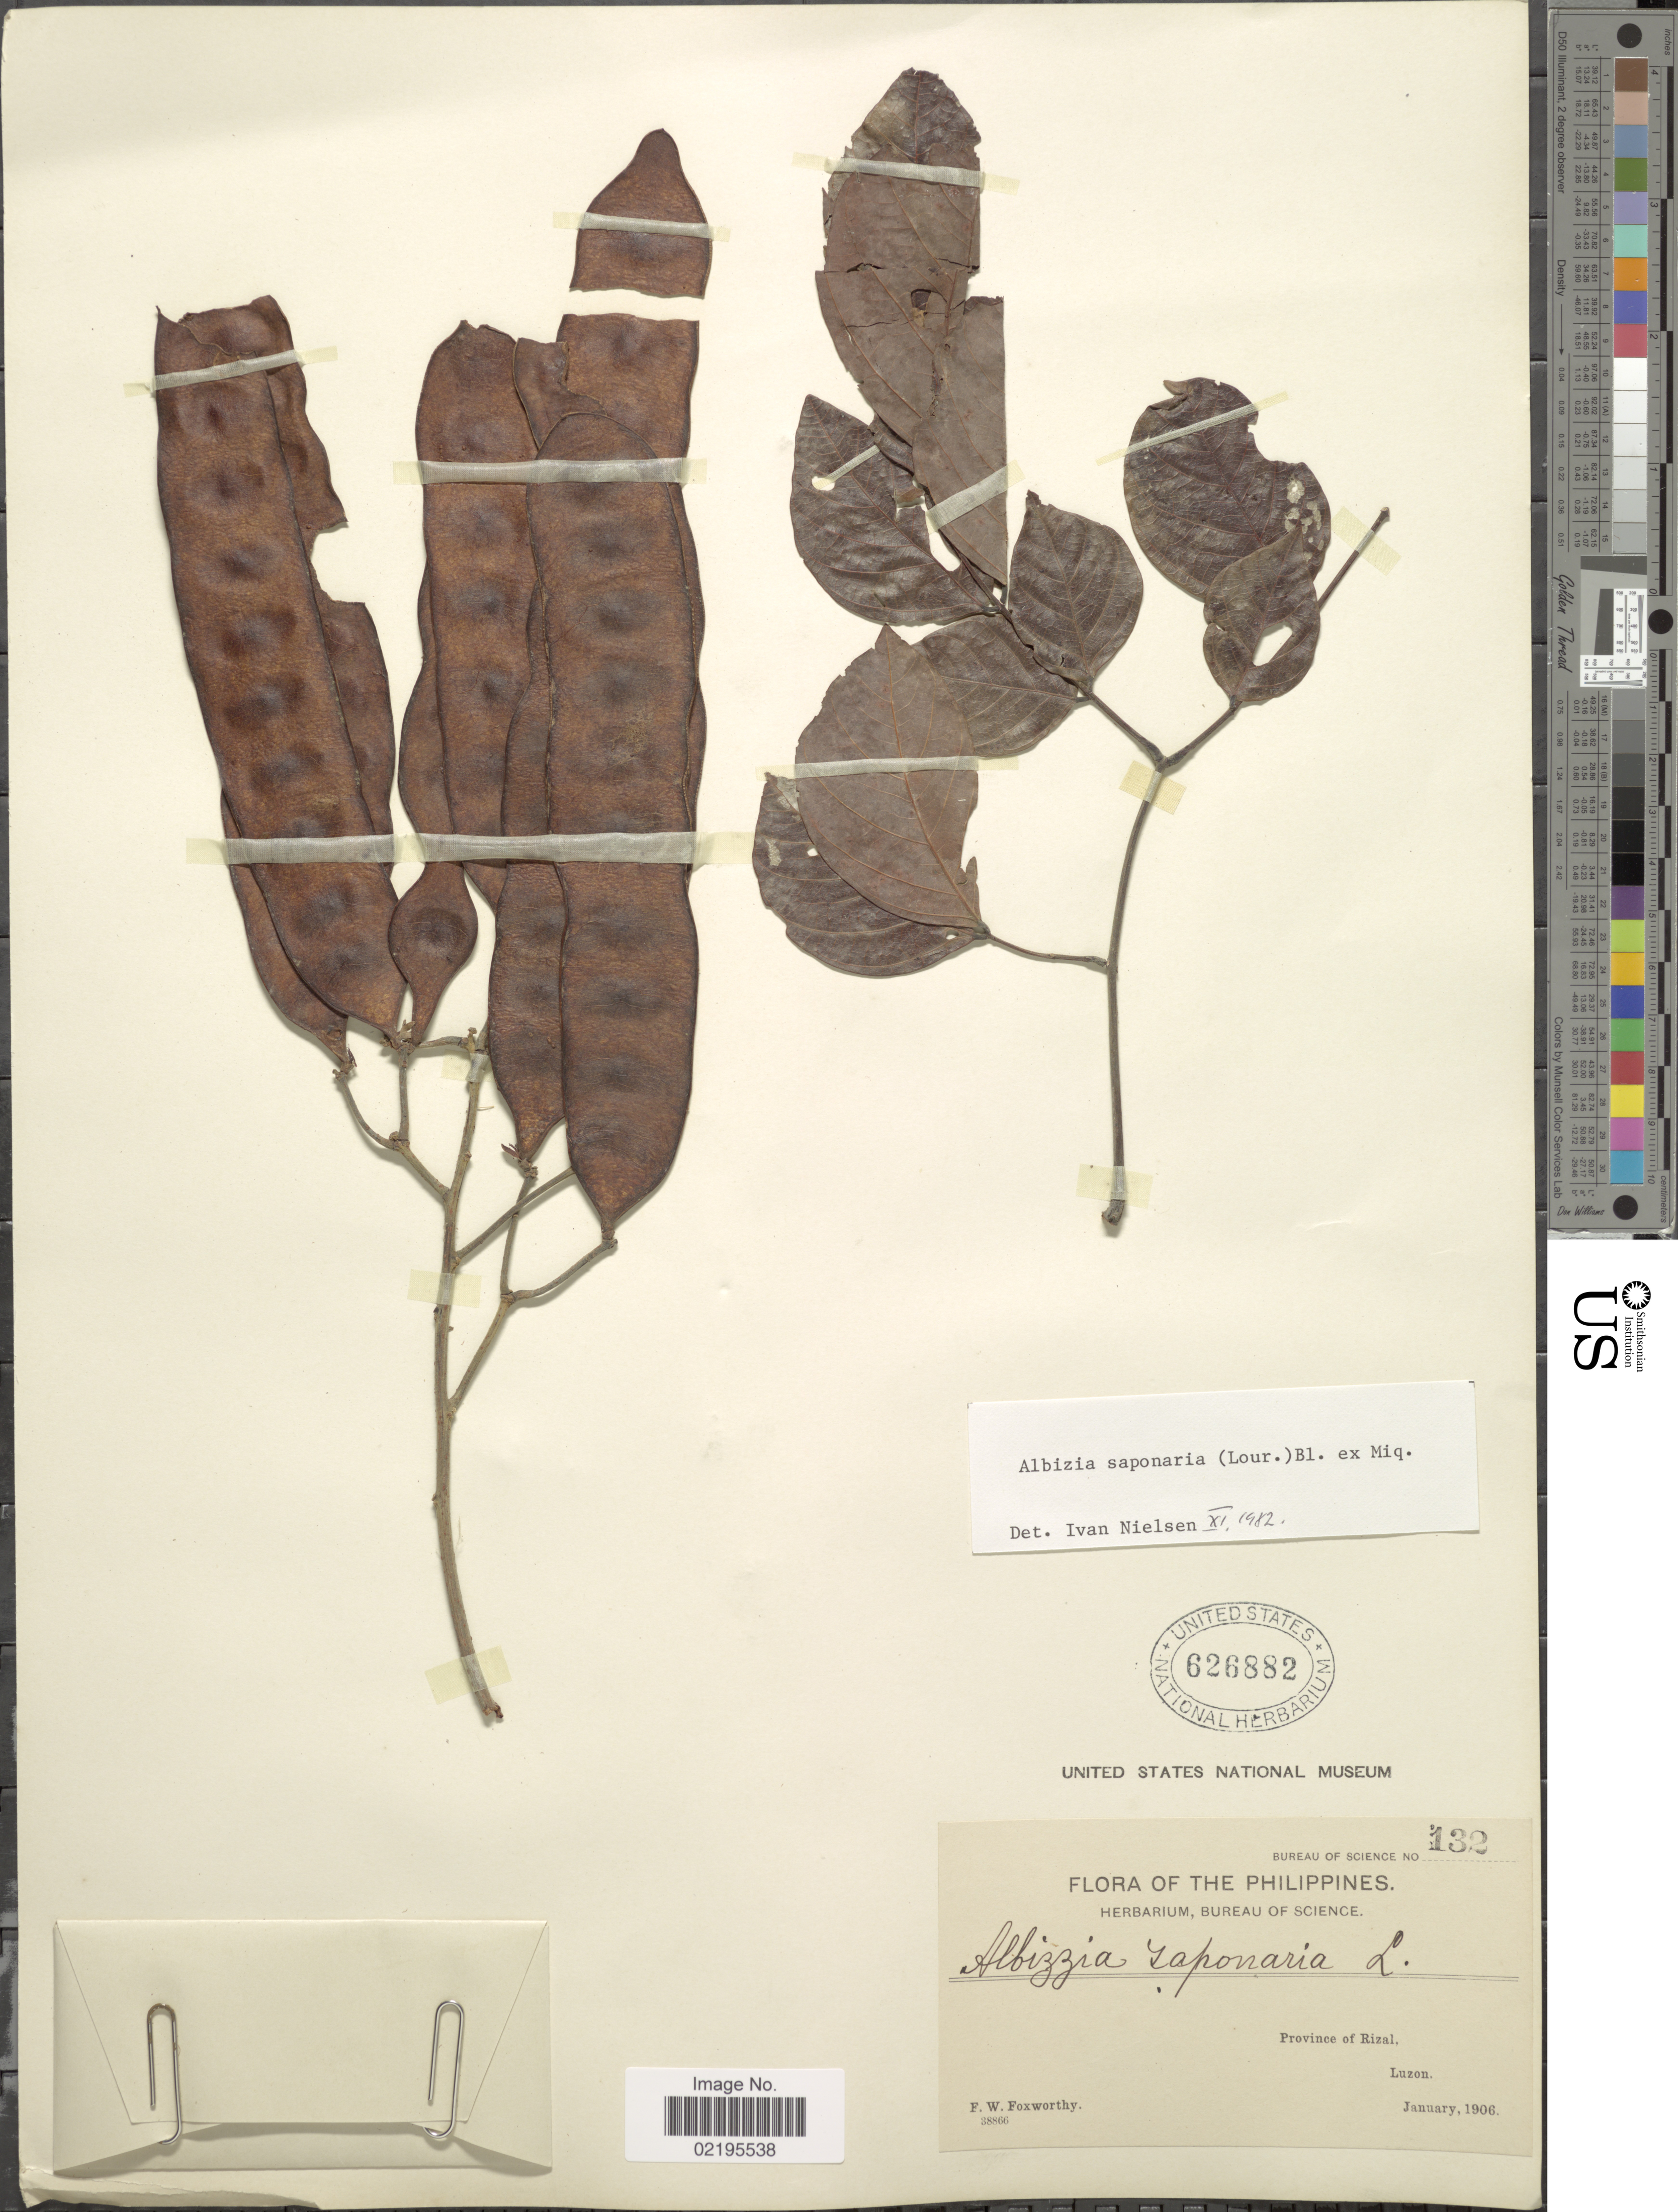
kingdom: Plantae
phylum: Tracheophyta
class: Magnoliopsida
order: Fabales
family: Fabaceae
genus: Albizia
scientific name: Albizia saponaria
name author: (Lour.) Blume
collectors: F. W. Foxworthy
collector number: Bureau of Science 132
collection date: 1906-01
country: Philippines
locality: Province of Rizal, Luzon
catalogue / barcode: US 626882